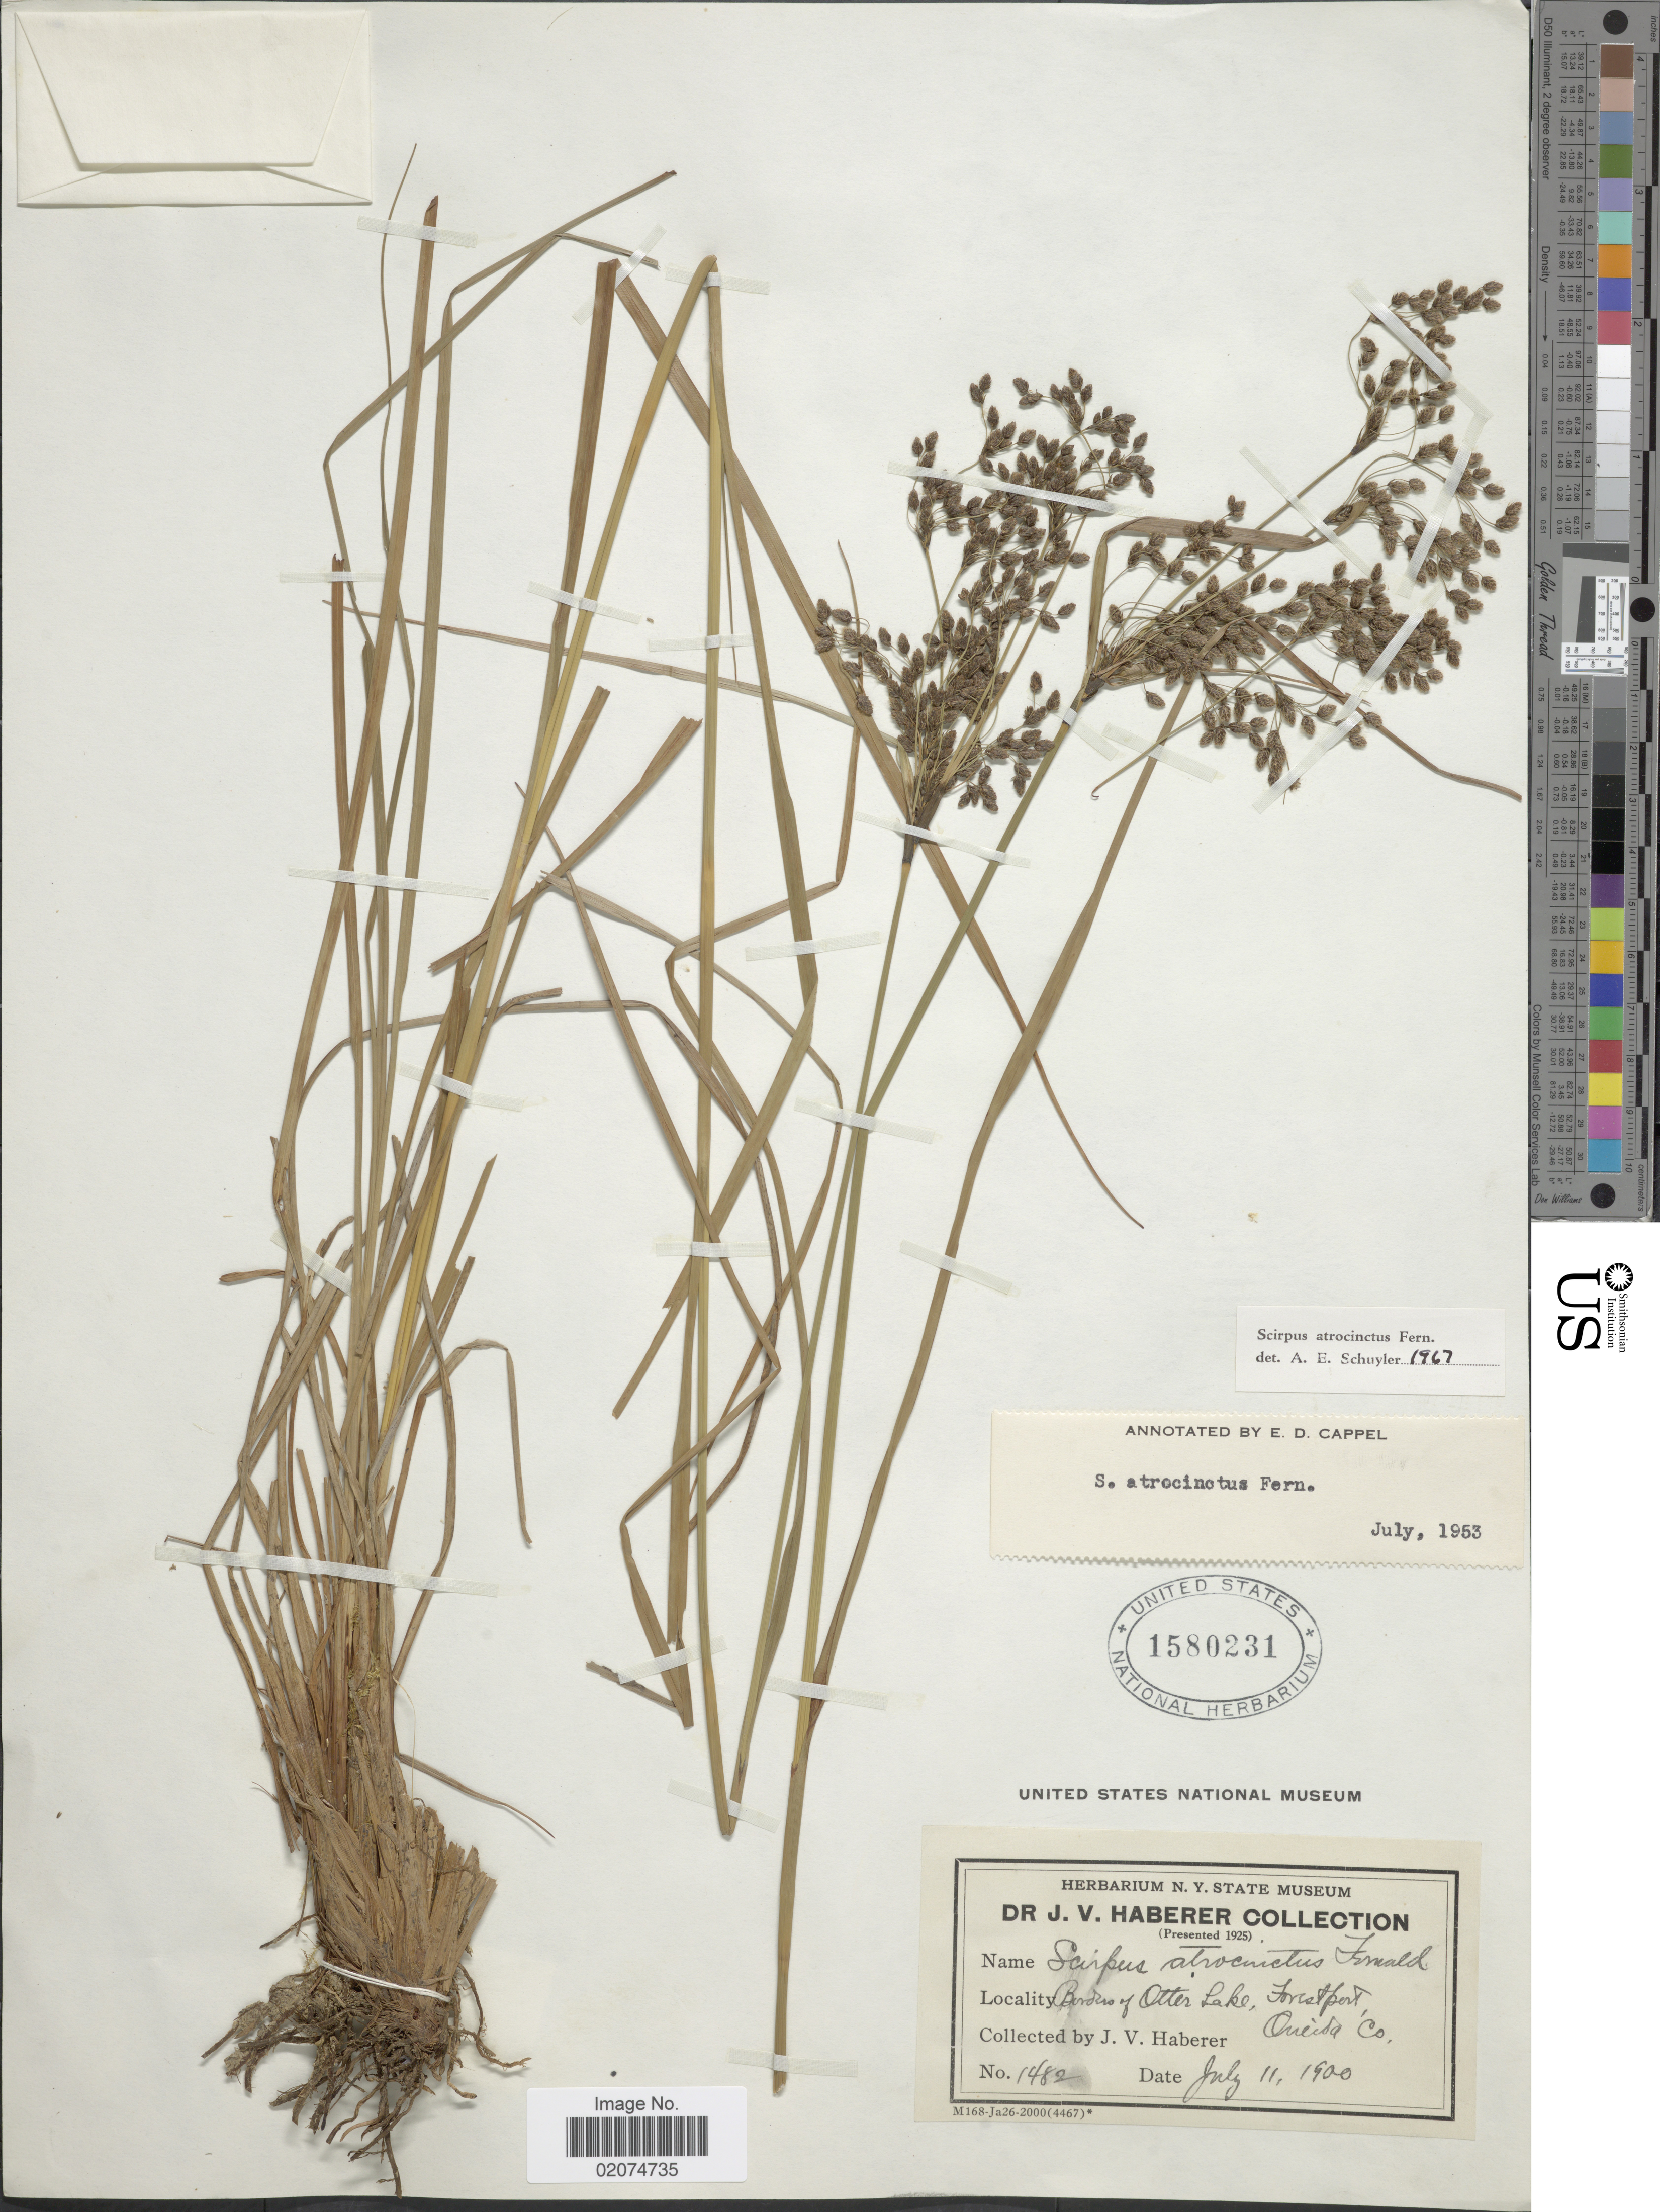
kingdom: Plantae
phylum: Tracheophyta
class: Liliopsida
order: Poales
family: Cyperaceae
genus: Scirpus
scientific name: Scirpus atrocinctus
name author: Fernald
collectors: J. V. Haberer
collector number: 1482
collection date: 1900-07-11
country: United States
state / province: New York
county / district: Oneida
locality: Borders of Otter Lake, Forrestport, Oneida Co.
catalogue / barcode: US 1580231